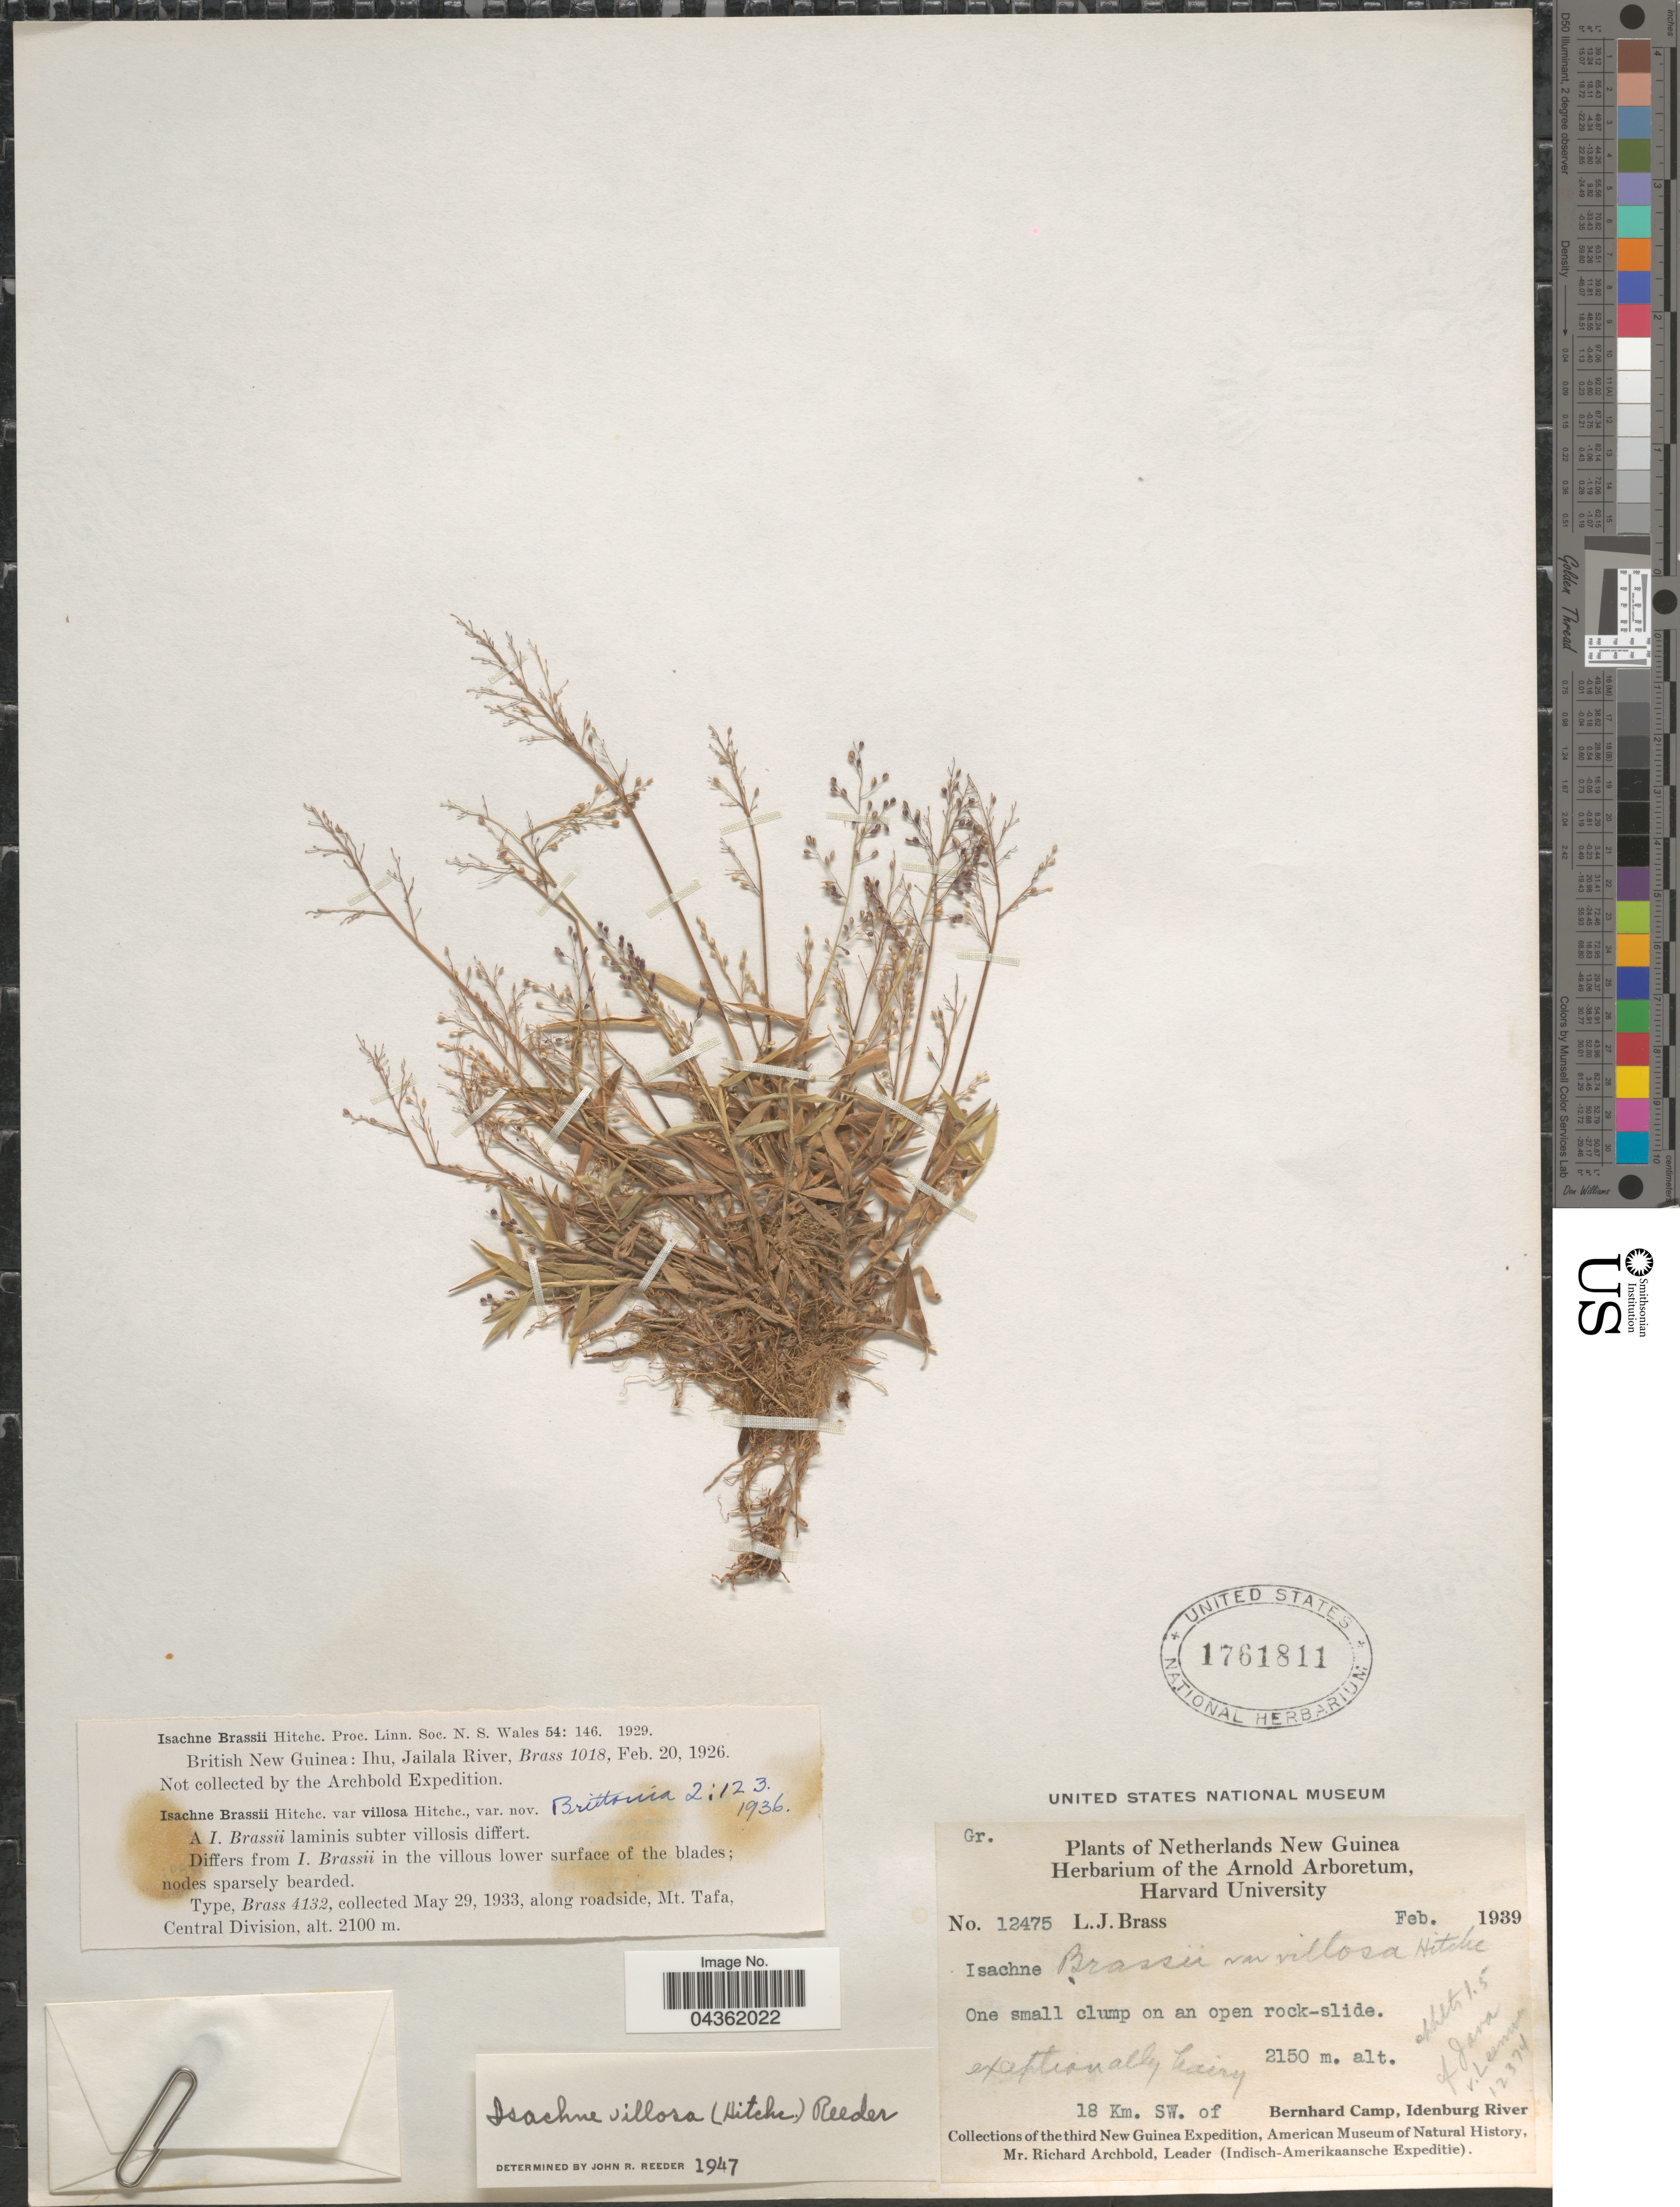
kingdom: Plantae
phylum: Tracheophyta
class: Liliopsida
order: Poales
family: Poaceae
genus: Isachne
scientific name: Isachne villosa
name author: (Hitchc.) Reeder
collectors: L. J. Brass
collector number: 12475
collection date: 1939-02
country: Indonesia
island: New Guinea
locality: Netherlands New Guinea. 18 Km. SW. of Berhard Camp, Idenburg River. Third New Guinea Expedition (Indisch-Amerikaansche Expeditie).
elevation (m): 2150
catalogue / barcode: US 1761811